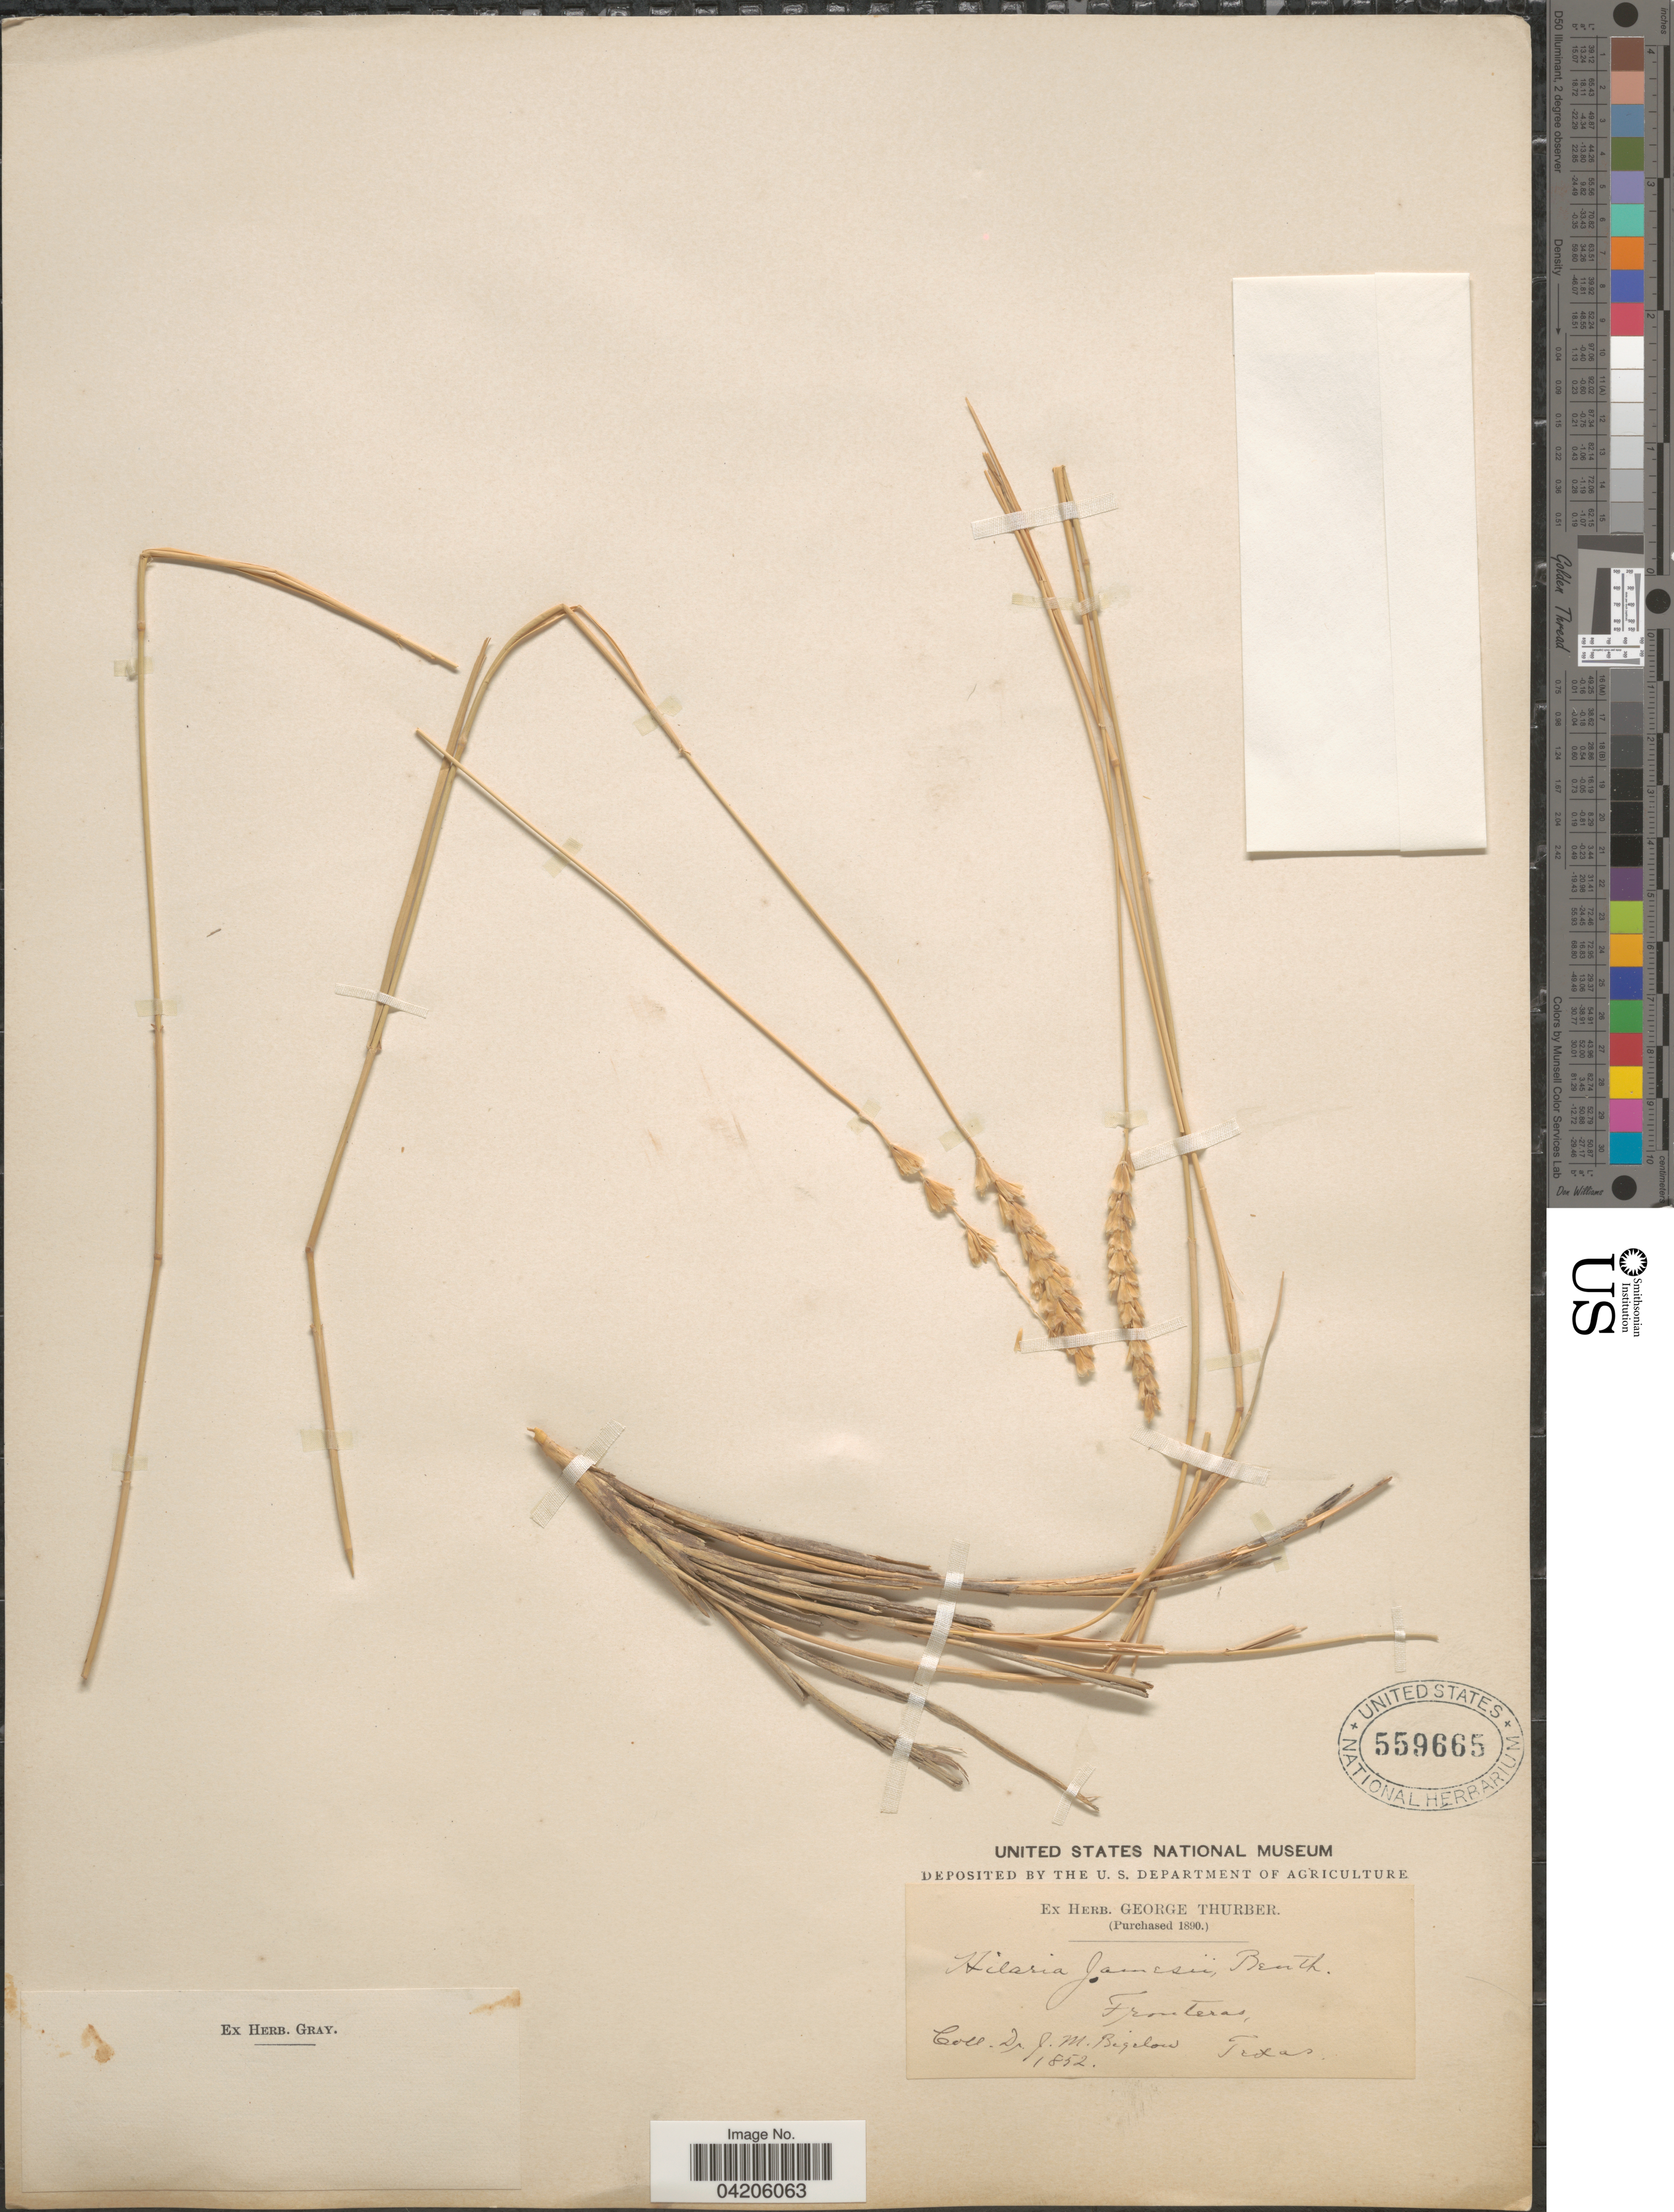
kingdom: Plantae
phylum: Tracheophyta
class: Liliopsida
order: Poales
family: Poaceae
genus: Hilaria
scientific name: Hilaria jamesii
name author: (Torr.) Benth.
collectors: J. M. Bigelow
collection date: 1852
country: United States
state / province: Texas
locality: Fronteras.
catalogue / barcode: US 559665